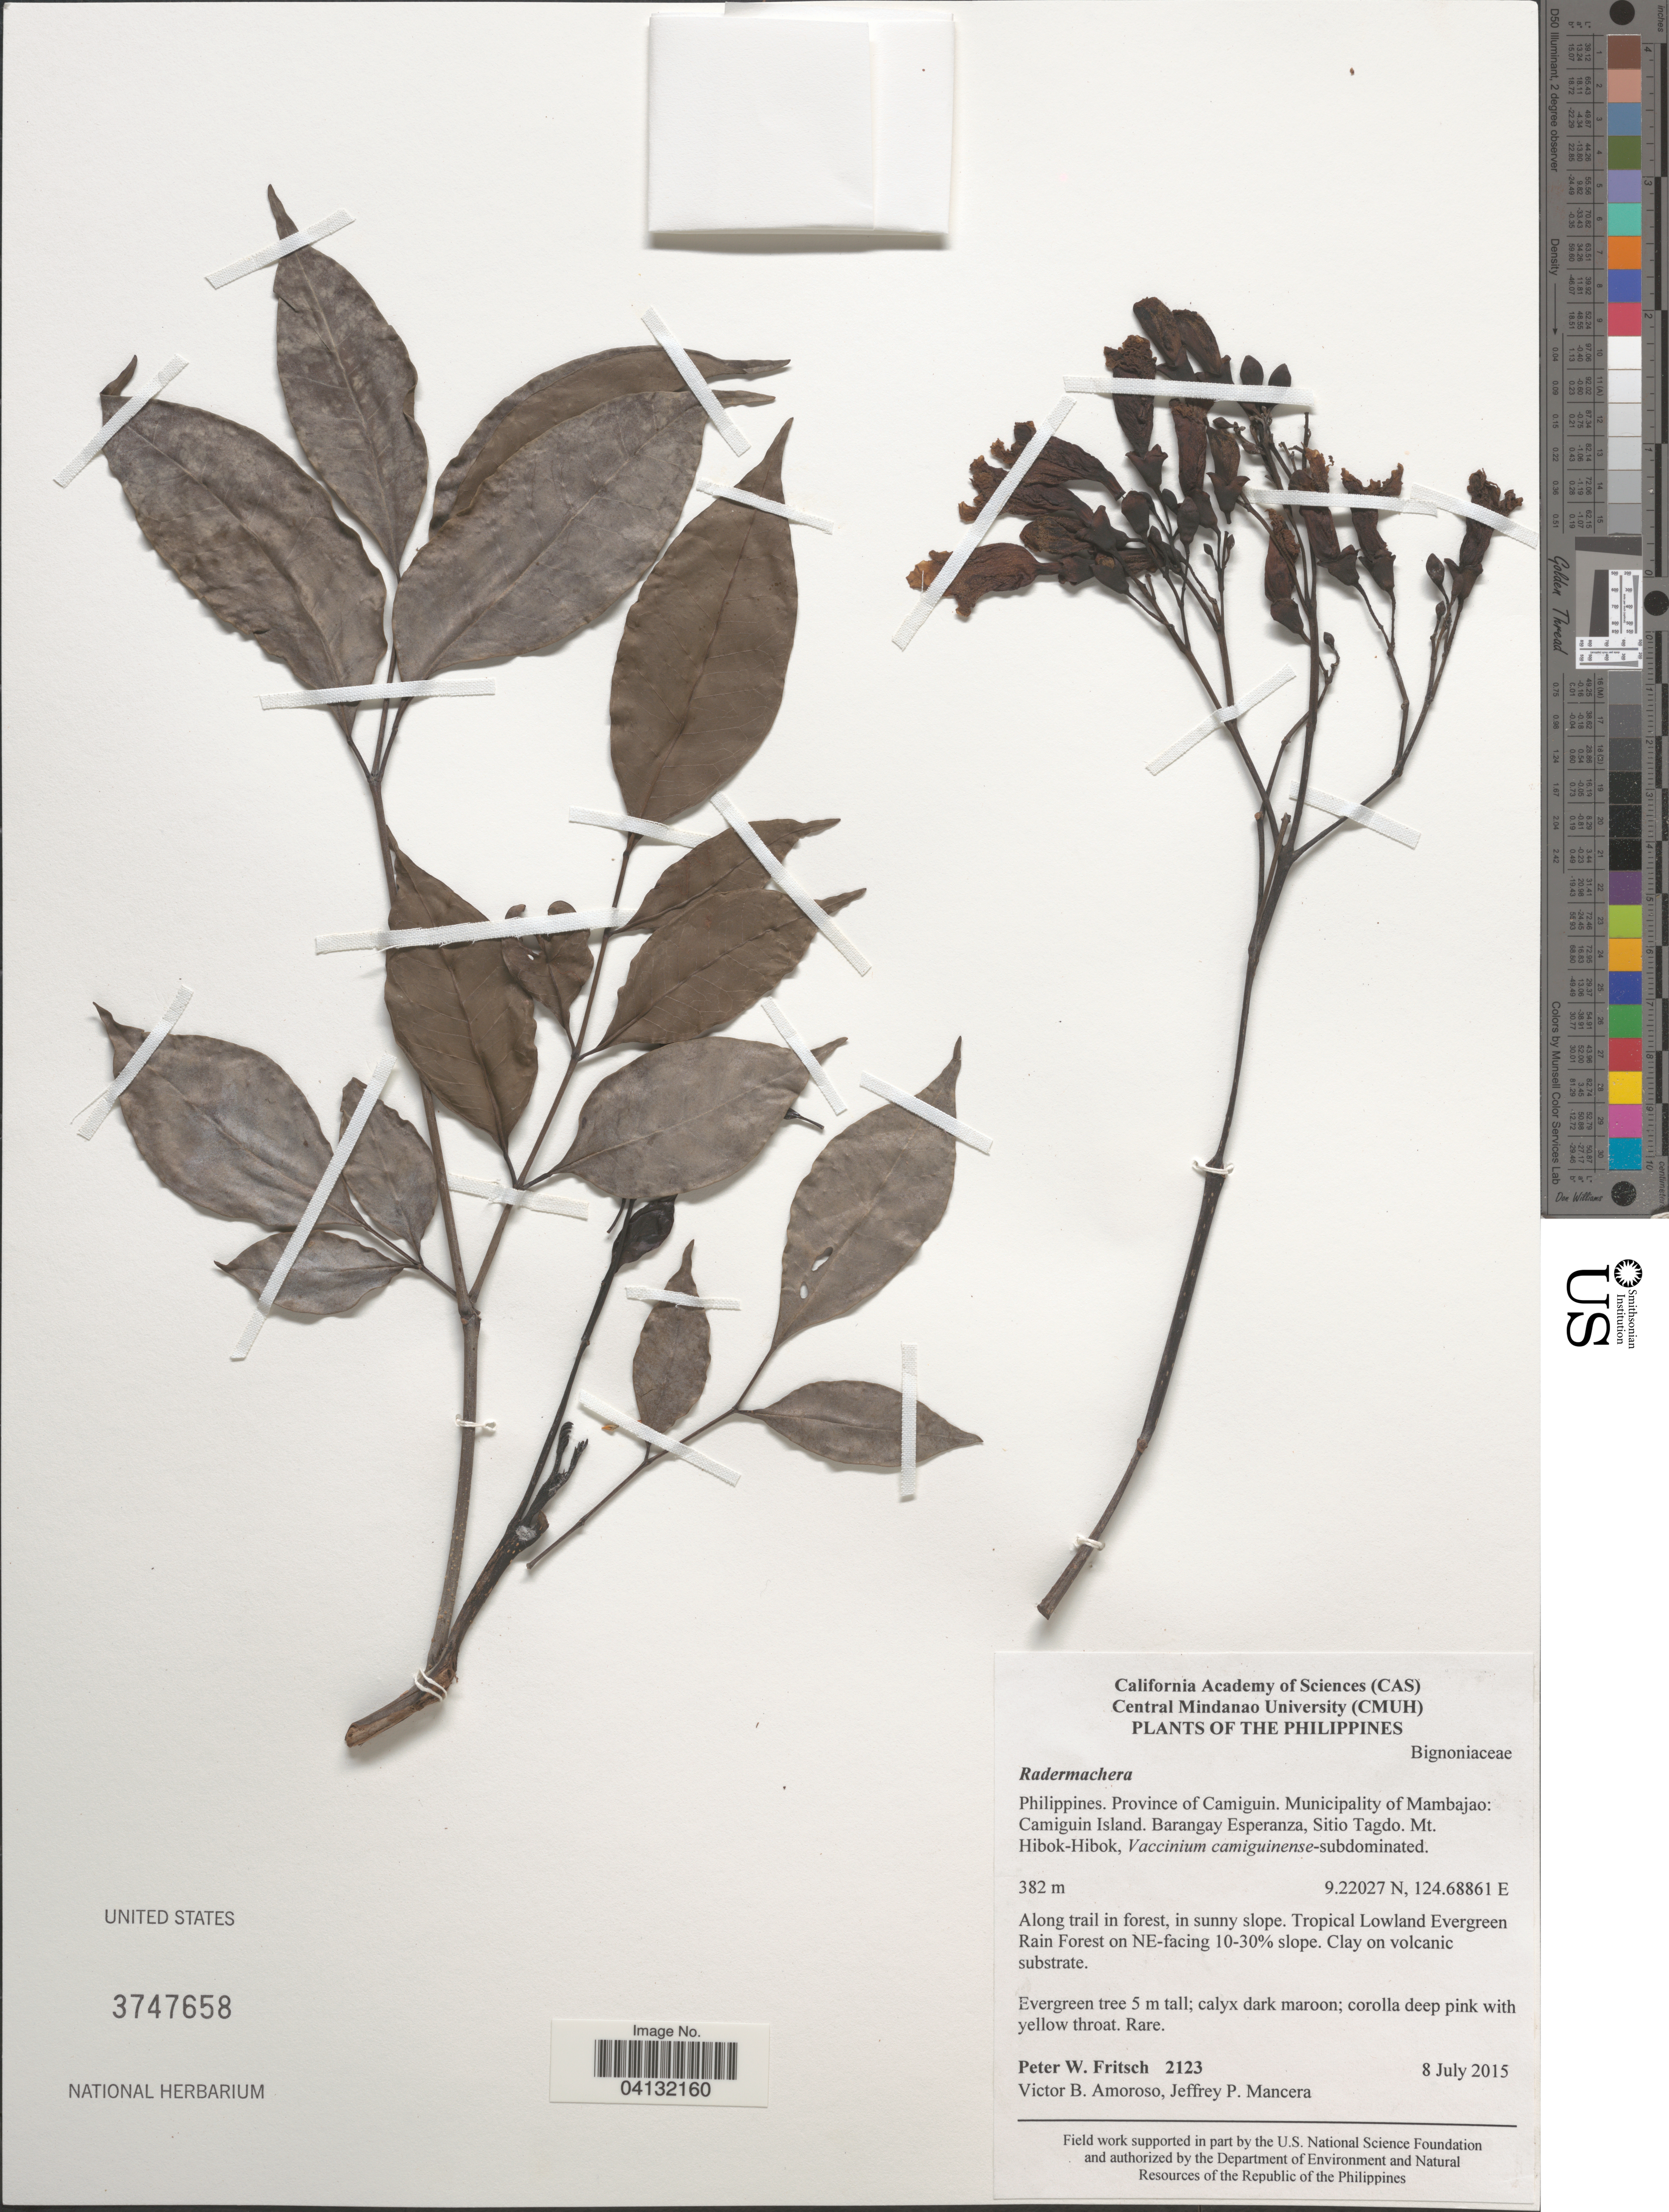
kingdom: Plantae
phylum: Tracheophyta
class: Magnoliopsida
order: Lamiales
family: Bignoniaceae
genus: Radermachera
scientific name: Radermachera sp.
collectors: P. W. Fritsch, V. Amoroso & J. Mancera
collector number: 2123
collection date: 2015-07-08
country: Philippines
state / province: Northern Mindanao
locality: Province of Camiguin. Municipality of Mambajao: Camiguin Island. Barangay Esperanza, Sitio Tagdo. Mt. Hibok-Hibok. Along trail in forest, in sunny slope. Tropical Lowland Evergreen Rain Forest on NE-facing 10-30% slope.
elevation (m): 382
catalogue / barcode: US 3747658